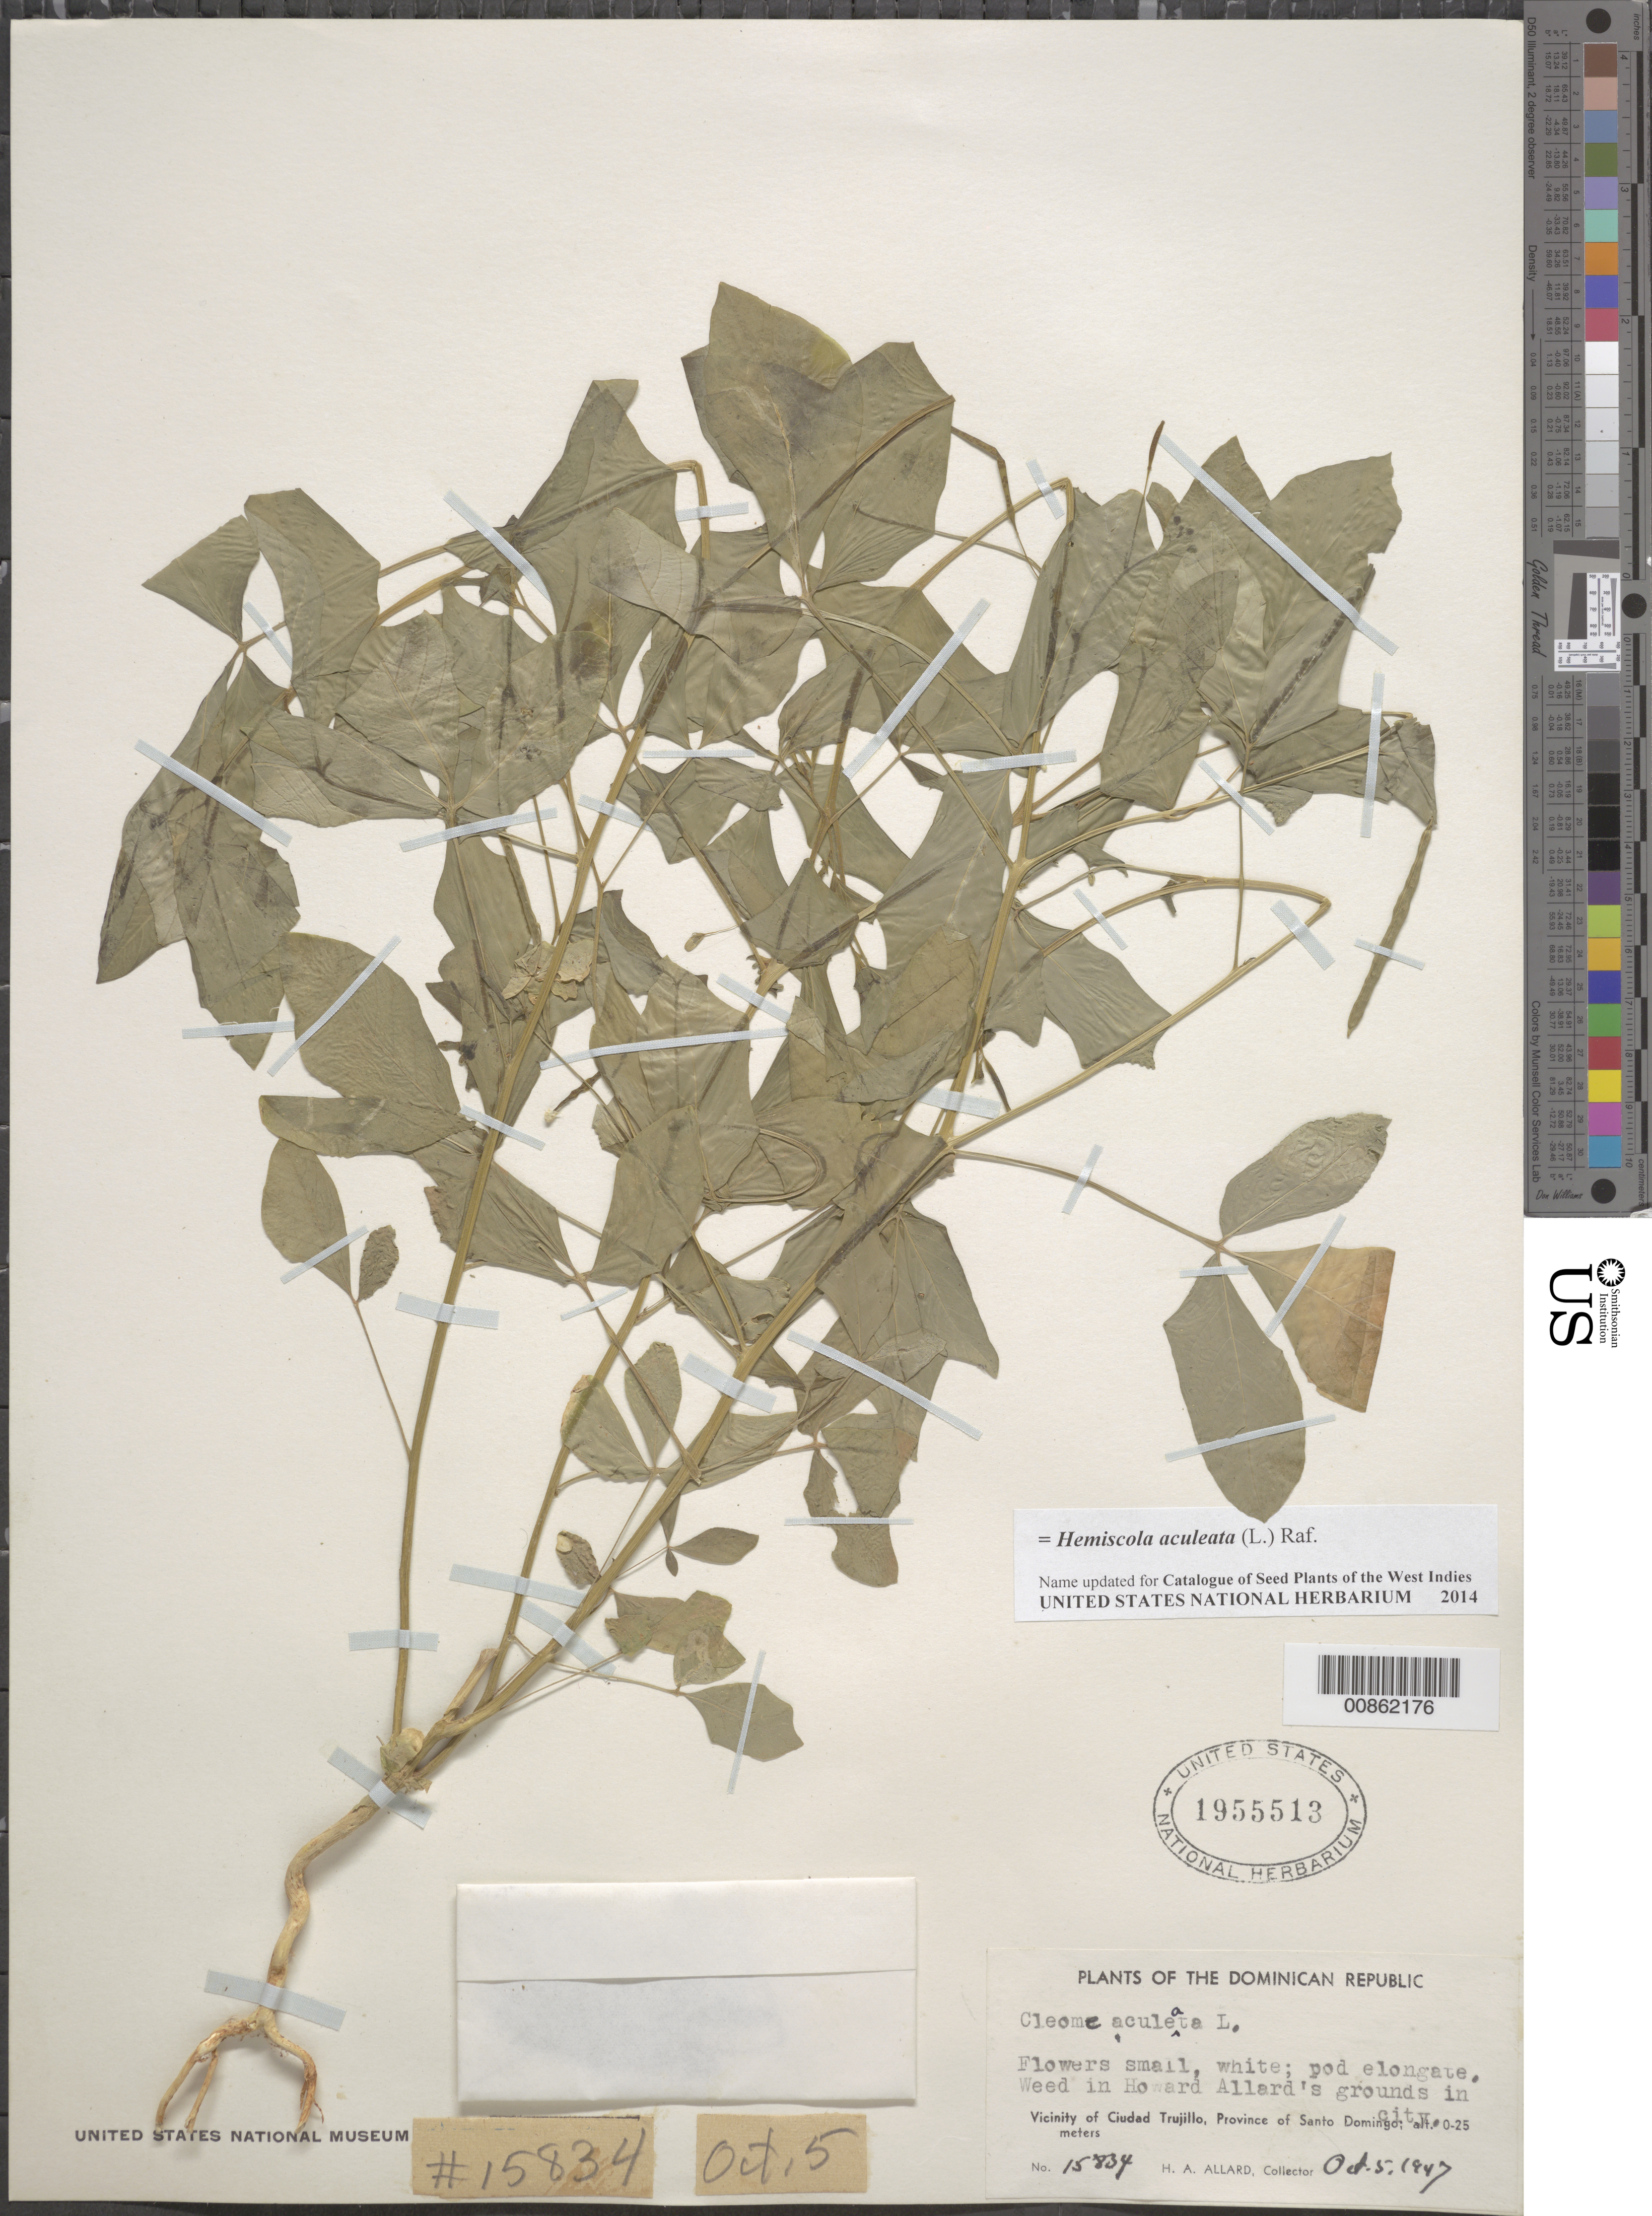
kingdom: Plantae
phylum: Tracheophyta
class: Magnoliopsida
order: Brassicales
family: Cleomaceae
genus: Tarenaya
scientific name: Tarenaya aculeata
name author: (L.) Soares Neto & Roalson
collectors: H. A. Allard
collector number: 15834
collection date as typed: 05 Oct 1947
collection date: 1947-10-05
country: Dominican Republic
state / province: Distrito Nacional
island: Hispaniola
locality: Vicinity of Ciudad Trujillo, Province of Santo Domingo (obsolete). In Howard Allard's grounds in city.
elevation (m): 0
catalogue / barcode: US 1955513